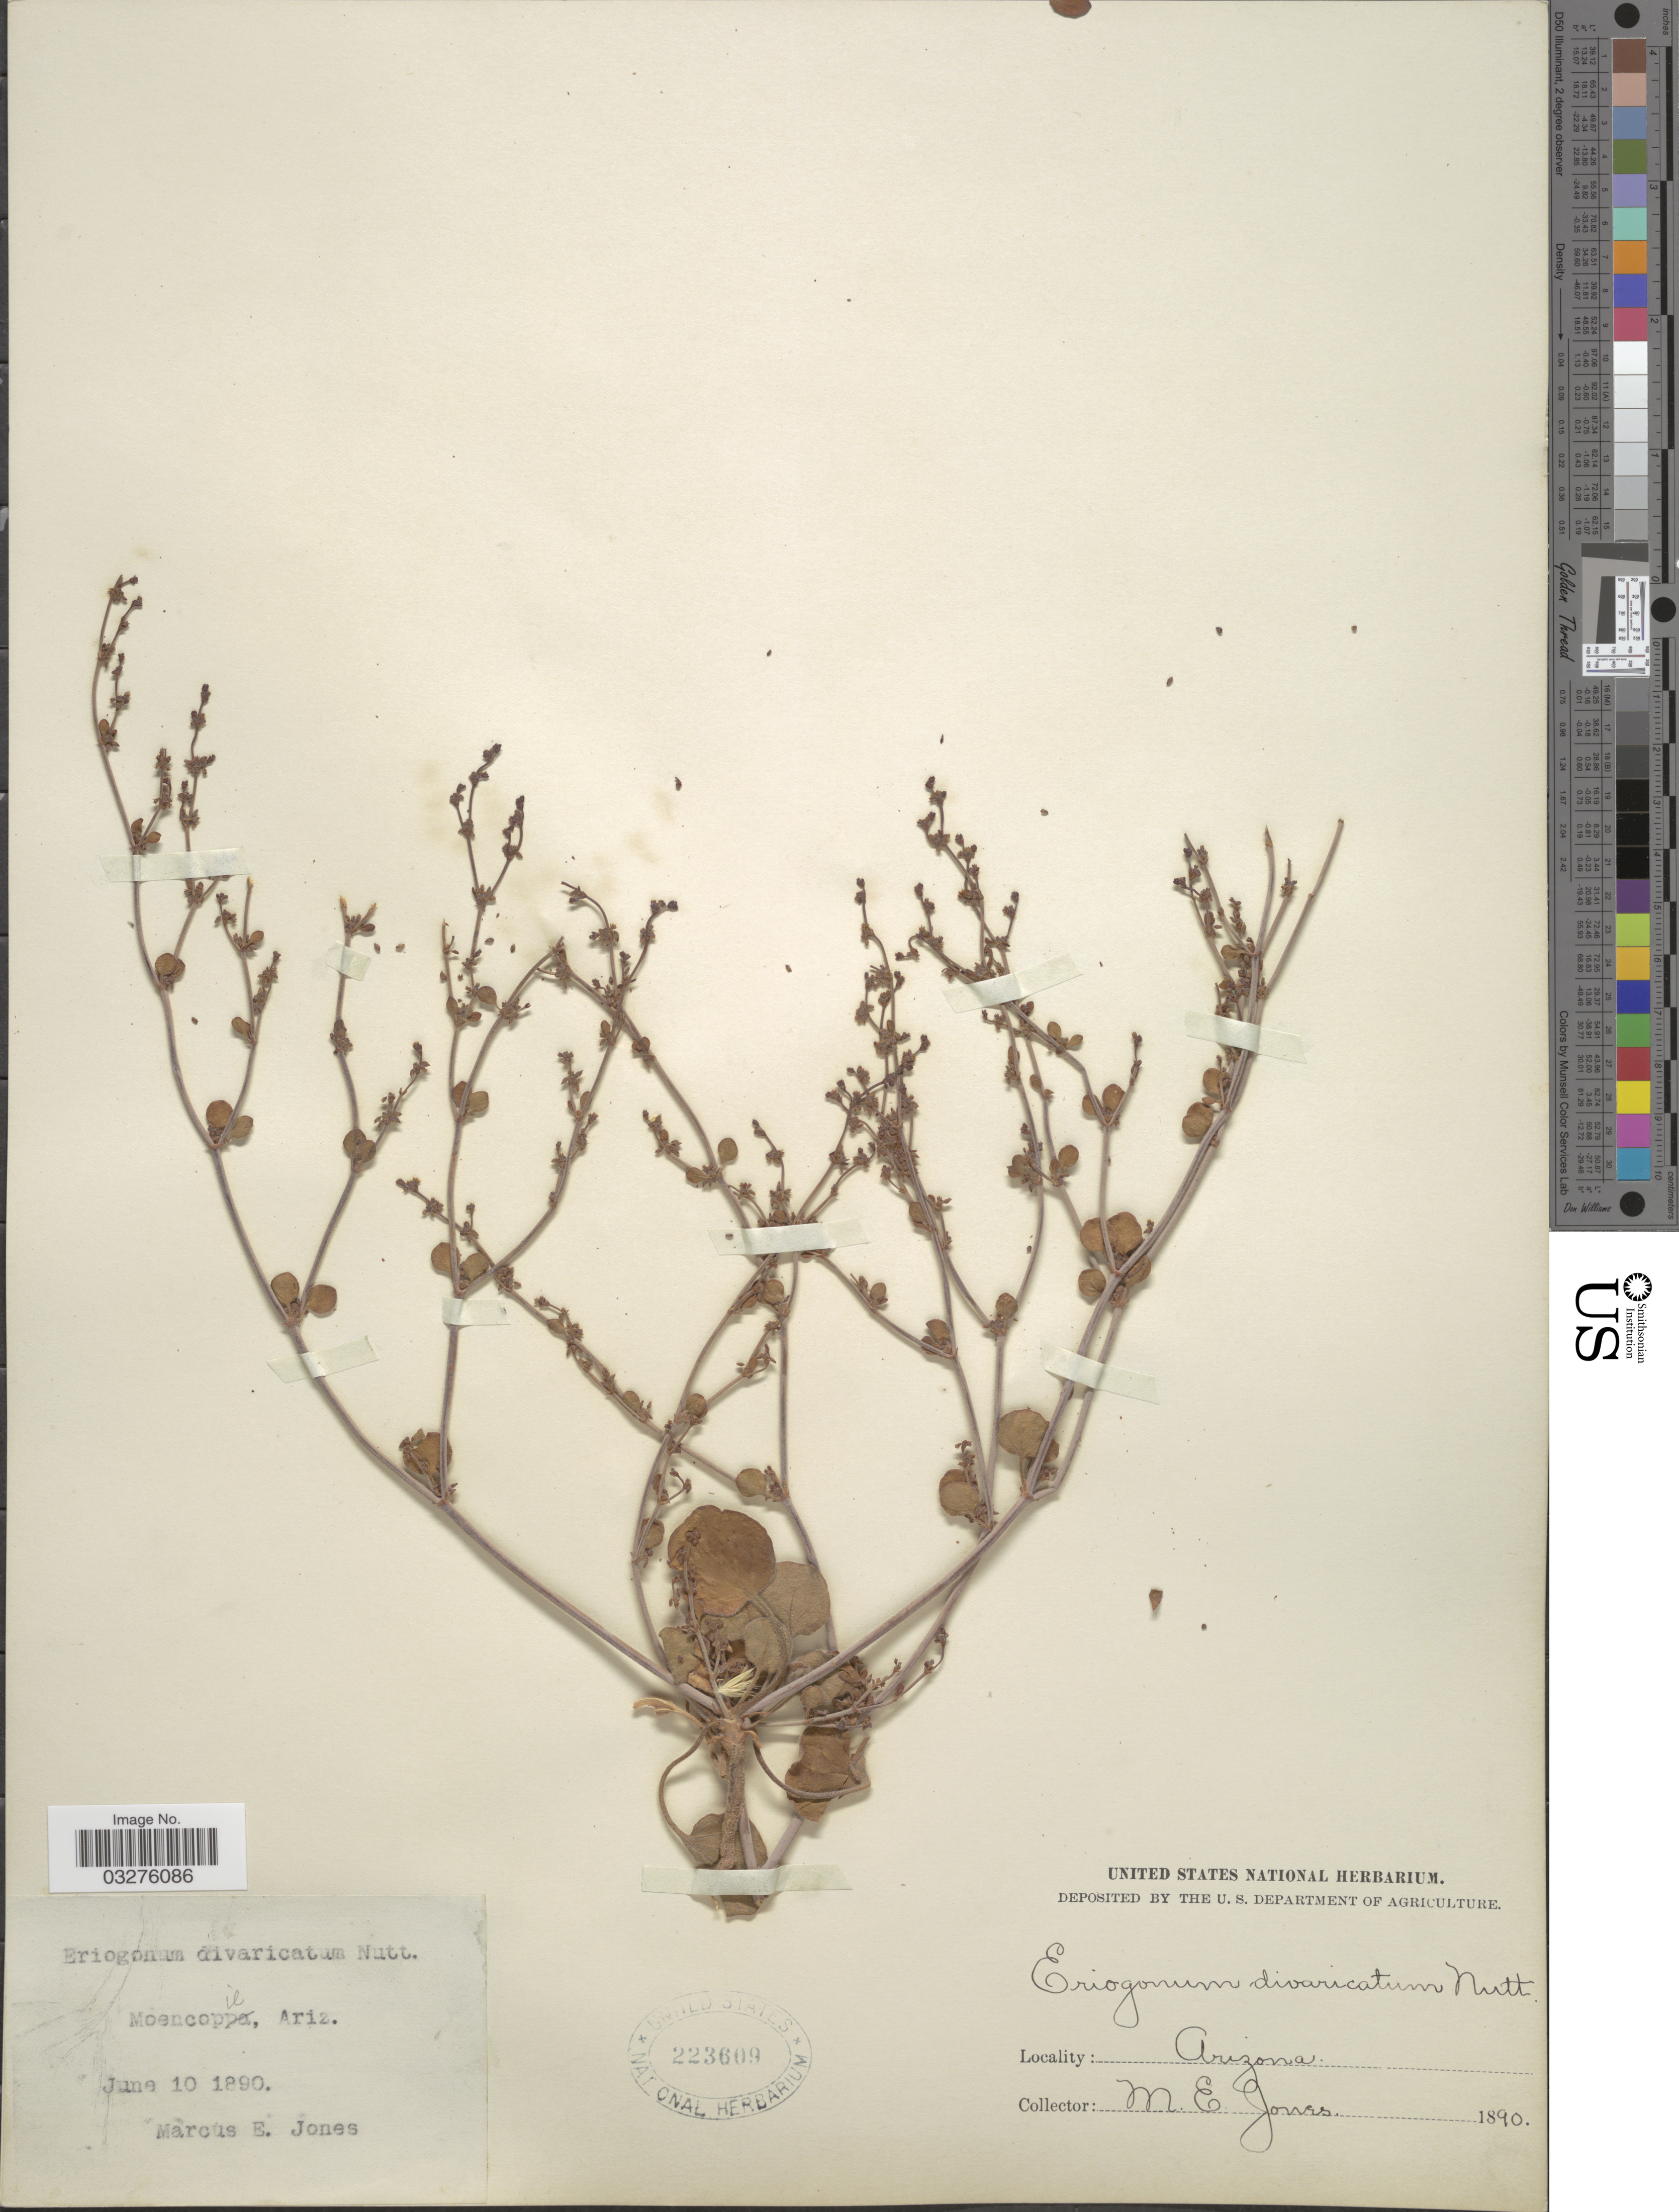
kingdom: Plantae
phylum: Tracheophyta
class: Magnoliopsida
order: Caryophyllales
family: Polygonaceae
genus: Eriogonum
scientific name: Eriogonum divaricatum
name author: Hook.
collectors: M. E. Jones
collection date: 1890-06-10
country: United States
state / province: Arizona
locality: Moencopie.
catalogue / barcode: US 223609